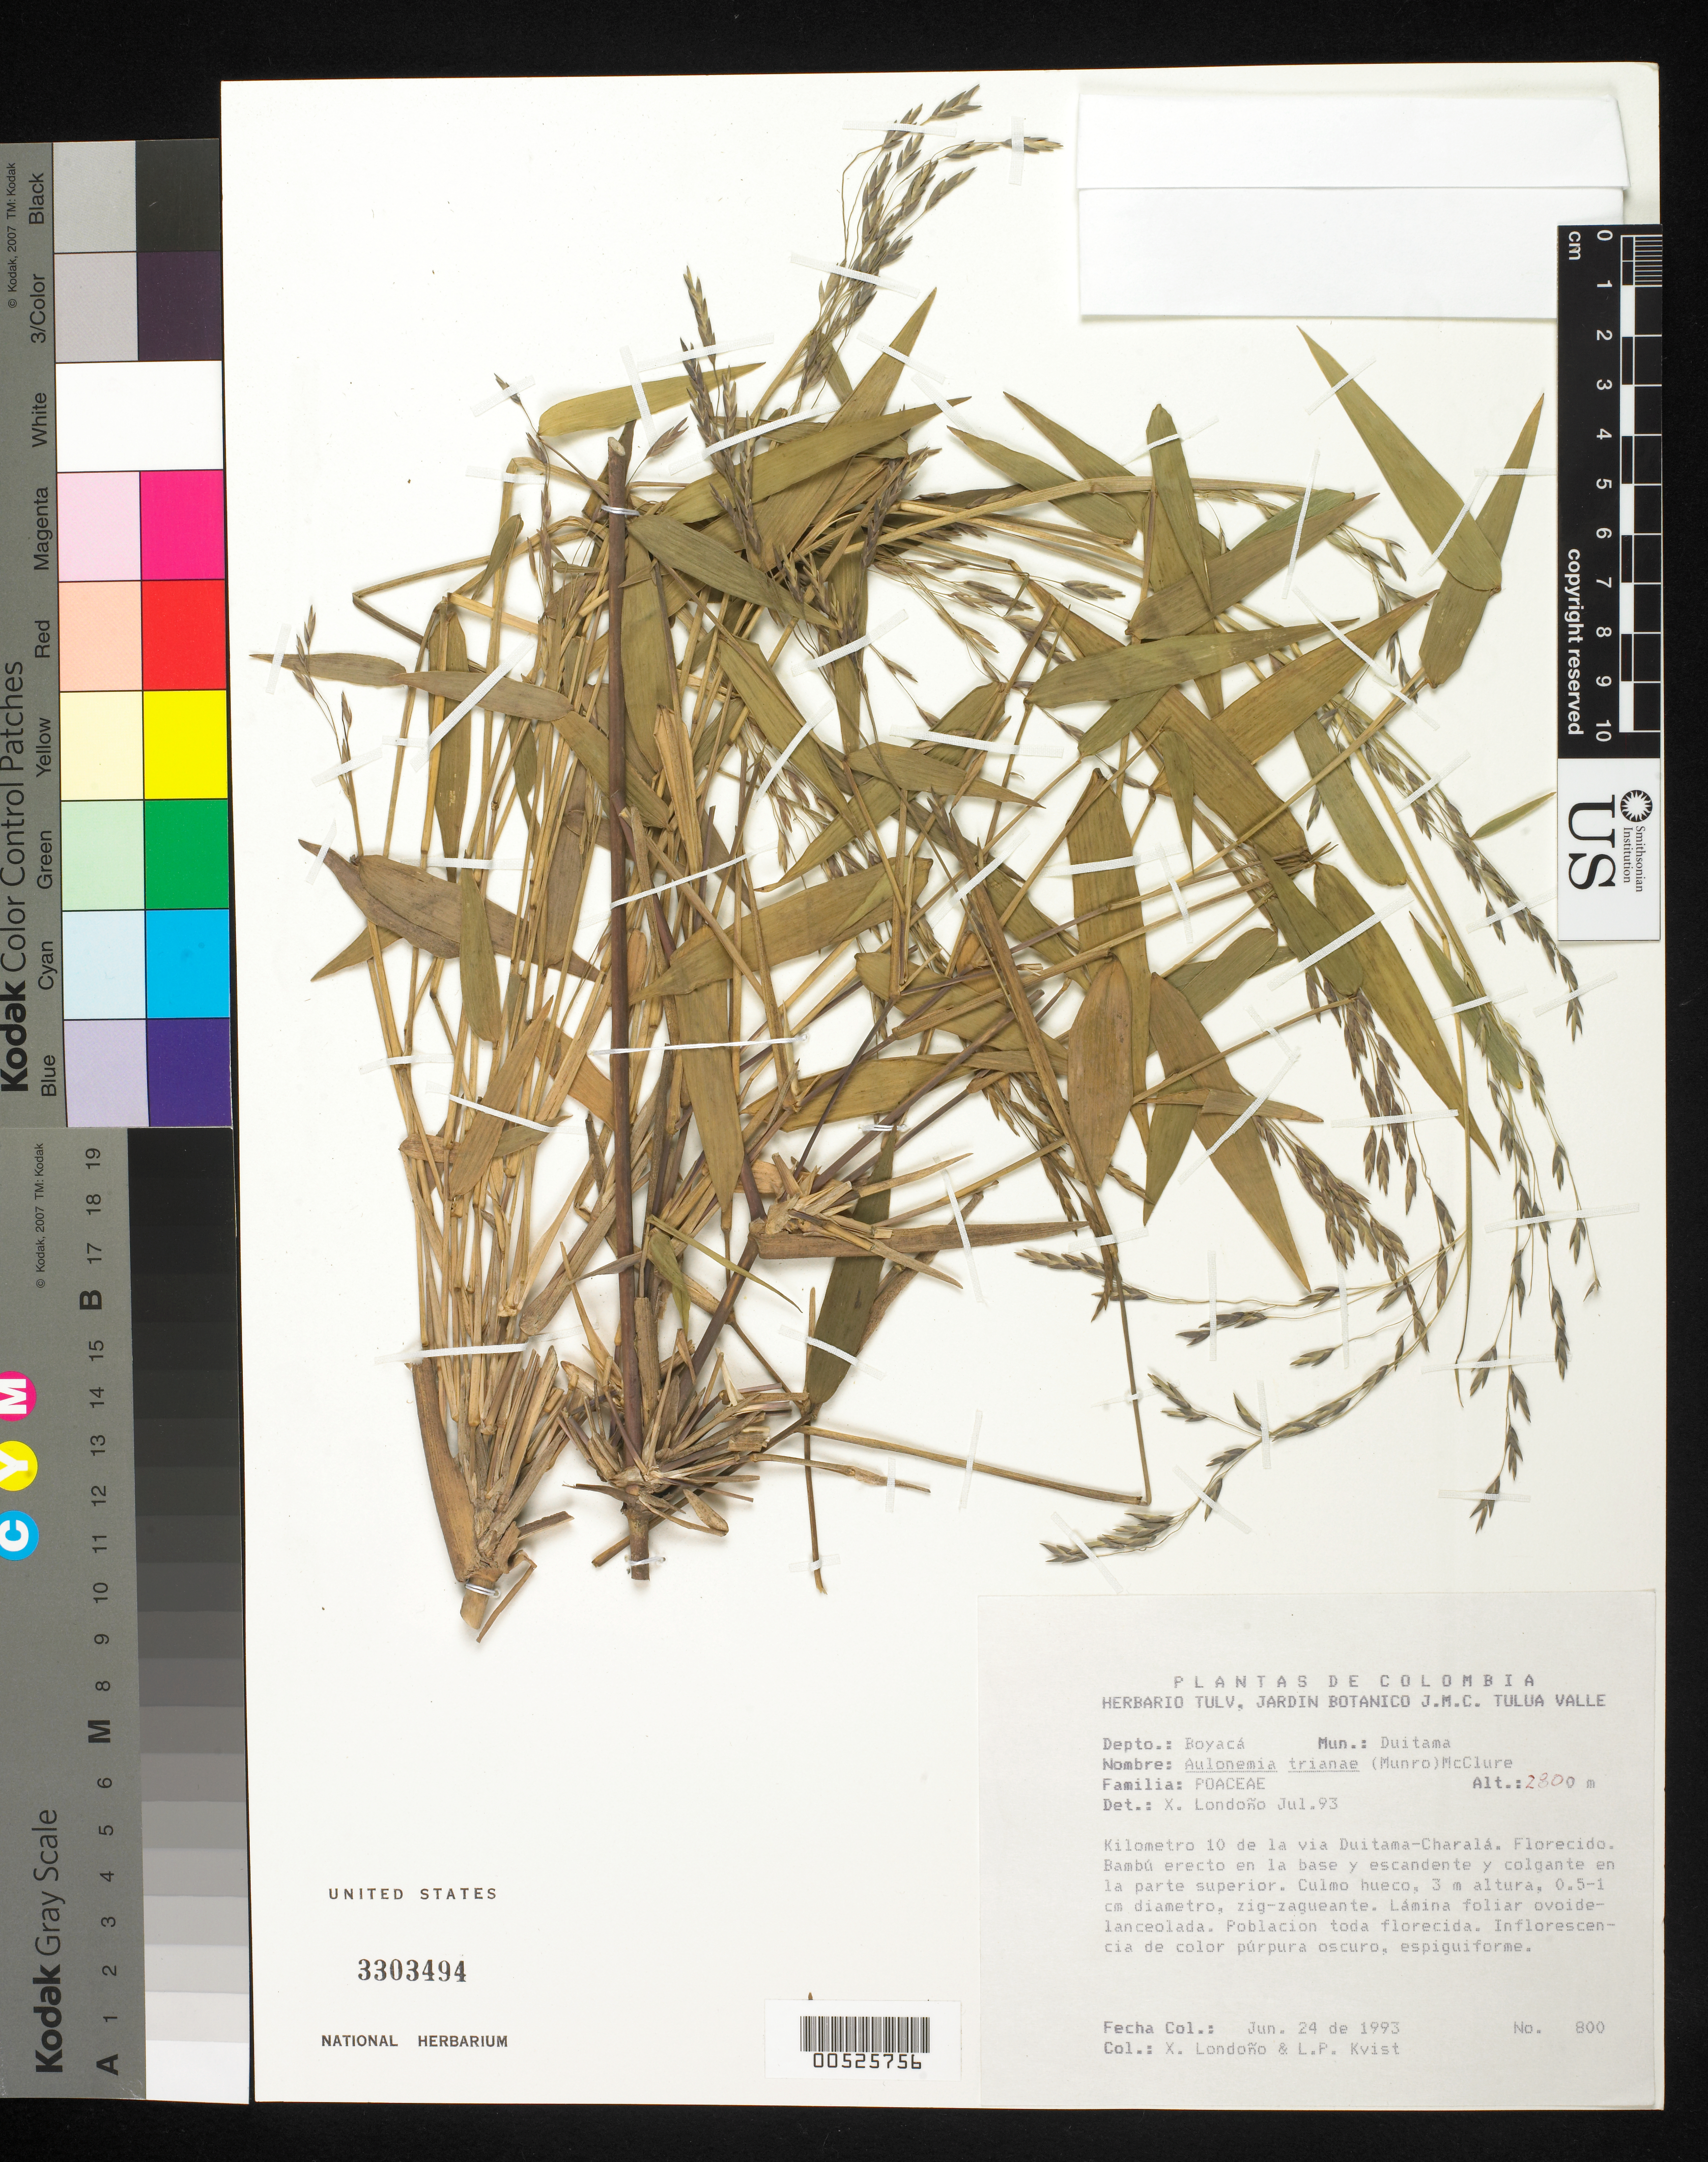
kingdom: Plantae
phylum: Tracheophyta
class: Liliopsida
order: Poales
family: Poaceae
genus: Aulonemia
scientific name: Aulonemia trianae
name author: (Munro) McClure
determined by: Londoño, X., (TULV), Jardin Botanico "Juan Maria Cespedes"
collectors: X. Londoño & L. P. Kvist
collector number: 800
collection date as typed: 24 Jun 1993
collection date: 1993-06-24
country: Colombia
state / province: Boyacá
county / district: Duitama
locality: Kilometro 10 de la via Duitama - Charala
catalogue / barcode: US 3303494